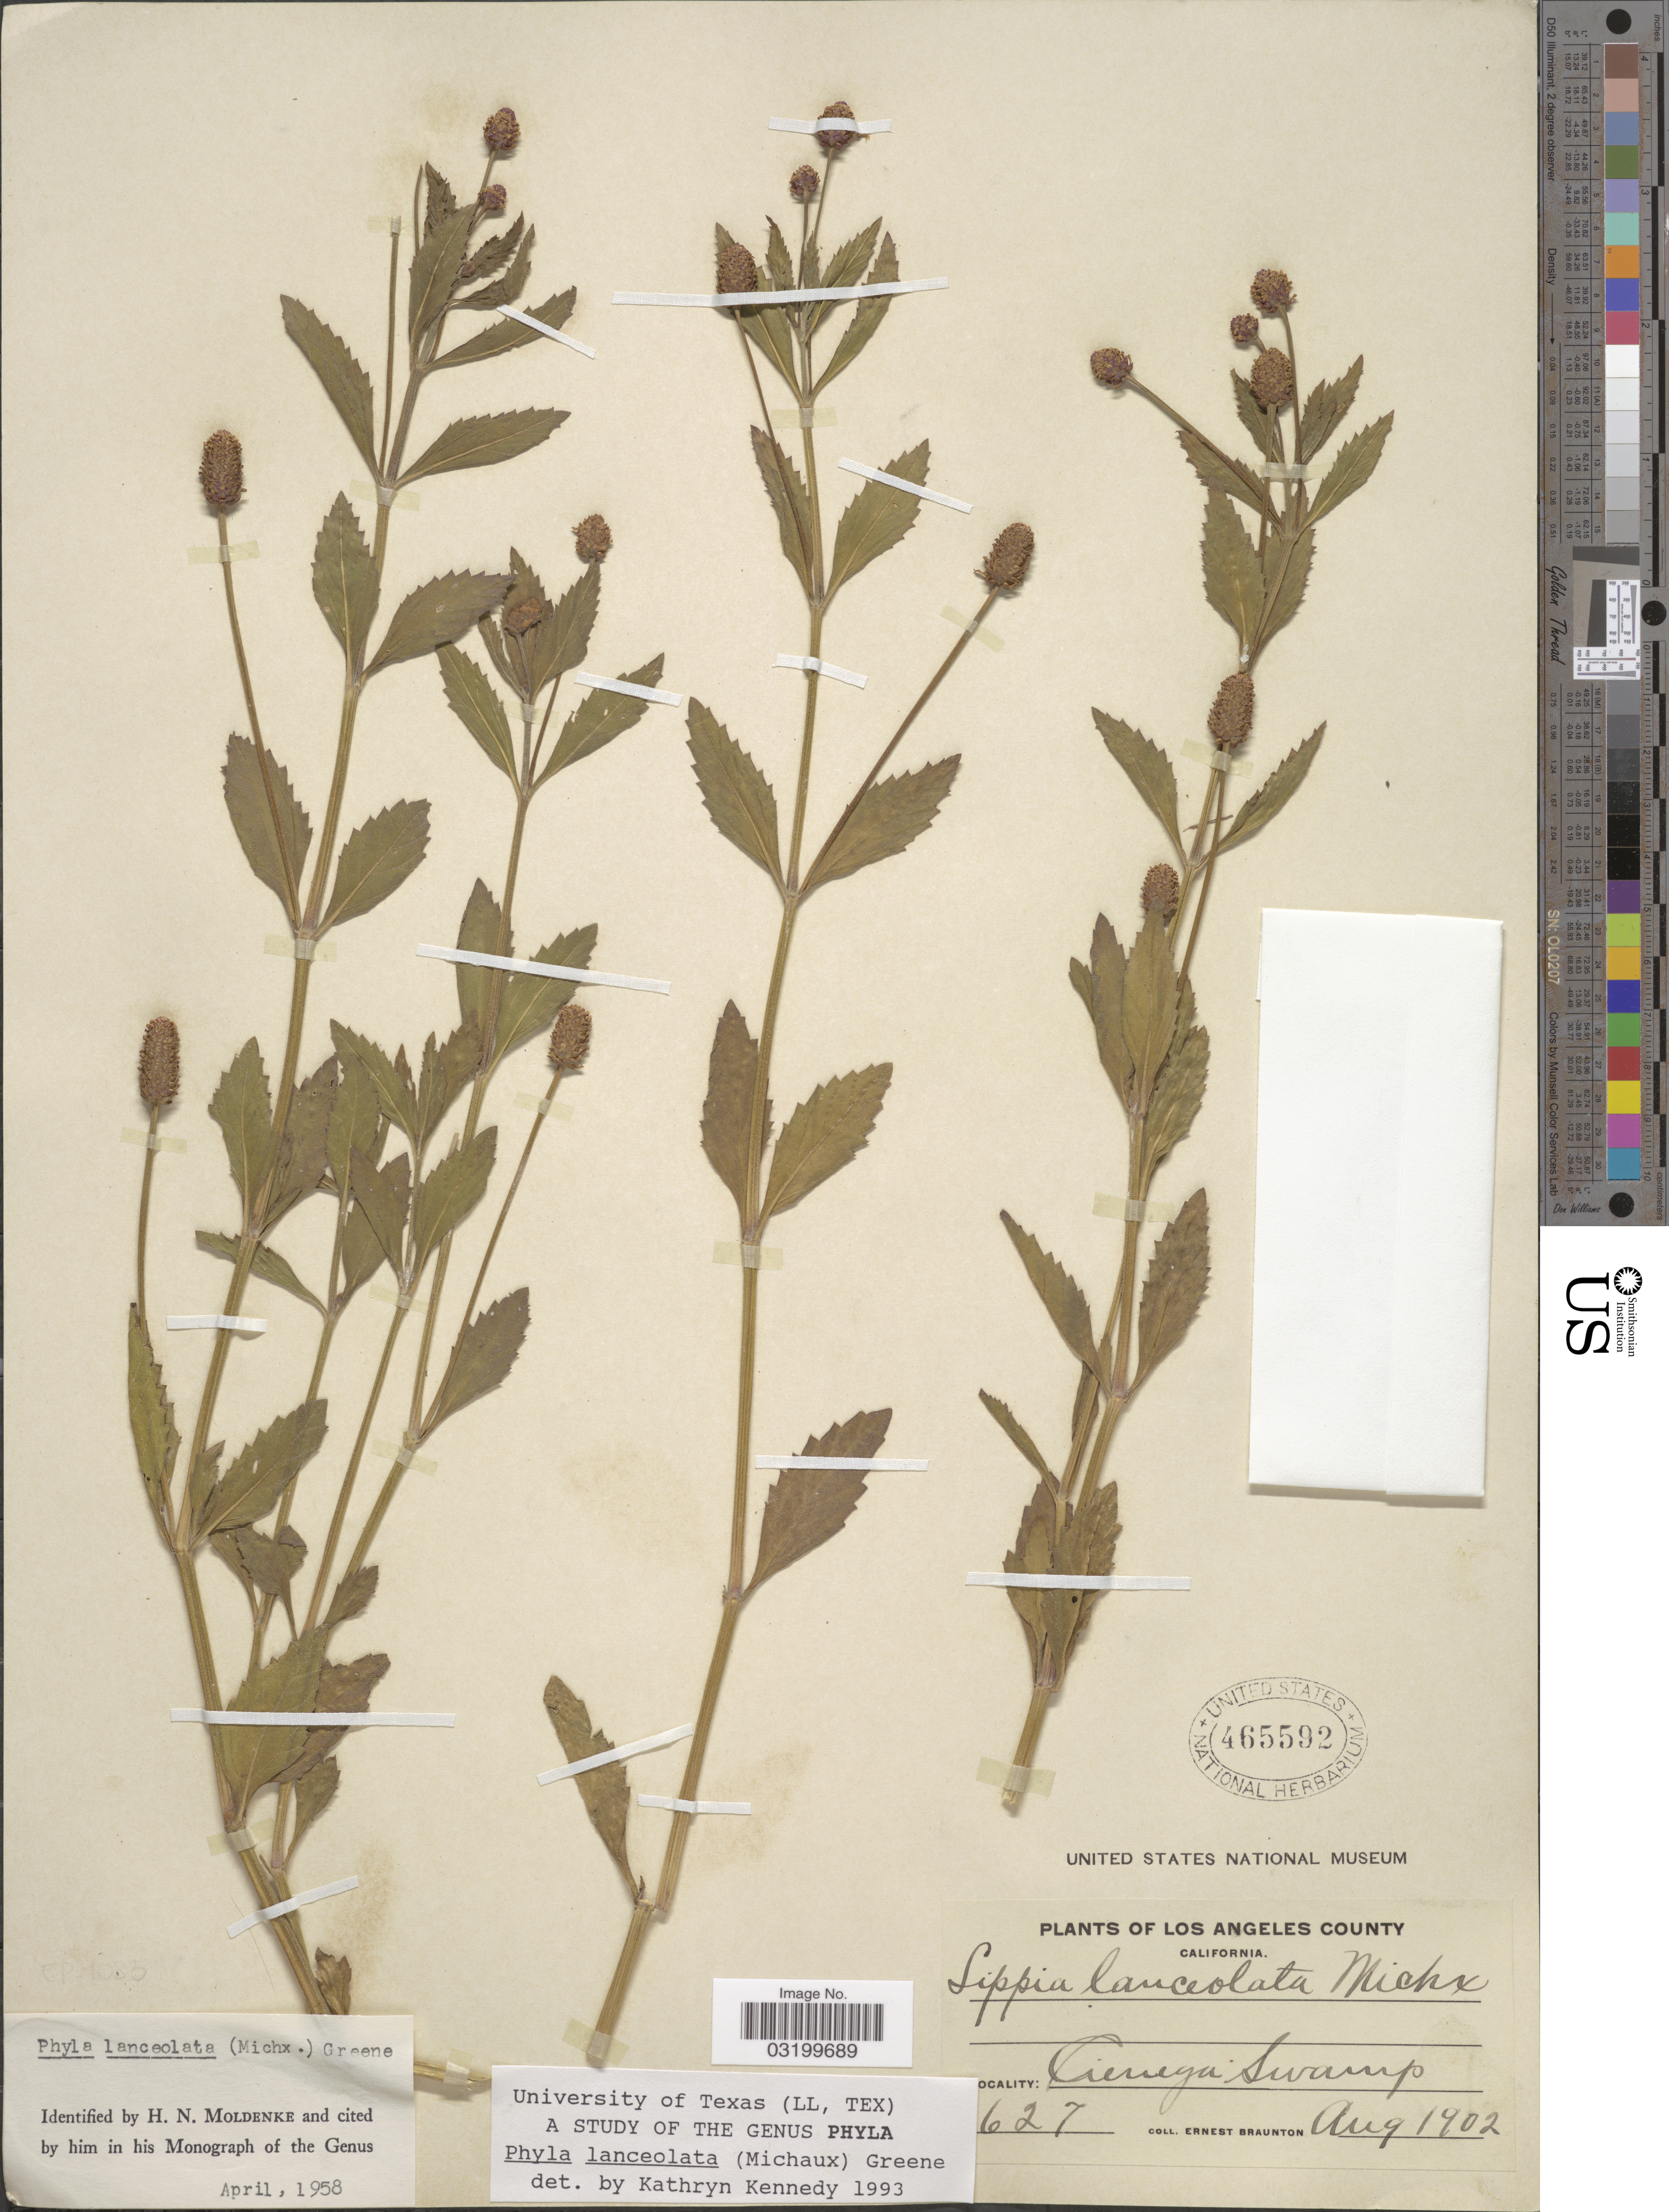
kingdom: Plantae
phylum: Tracheophyta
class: Magnoliopsida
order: Lamiales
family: Verbenaceae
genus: Phyla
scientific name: Phyla lanceolata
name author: (Michx.) Greene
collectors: E. Braunton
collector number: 627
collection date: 1902-08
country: United States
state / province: California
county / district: Los Angeles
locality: Los Angeles County. Cienega Swamp.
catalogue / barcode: US 465592